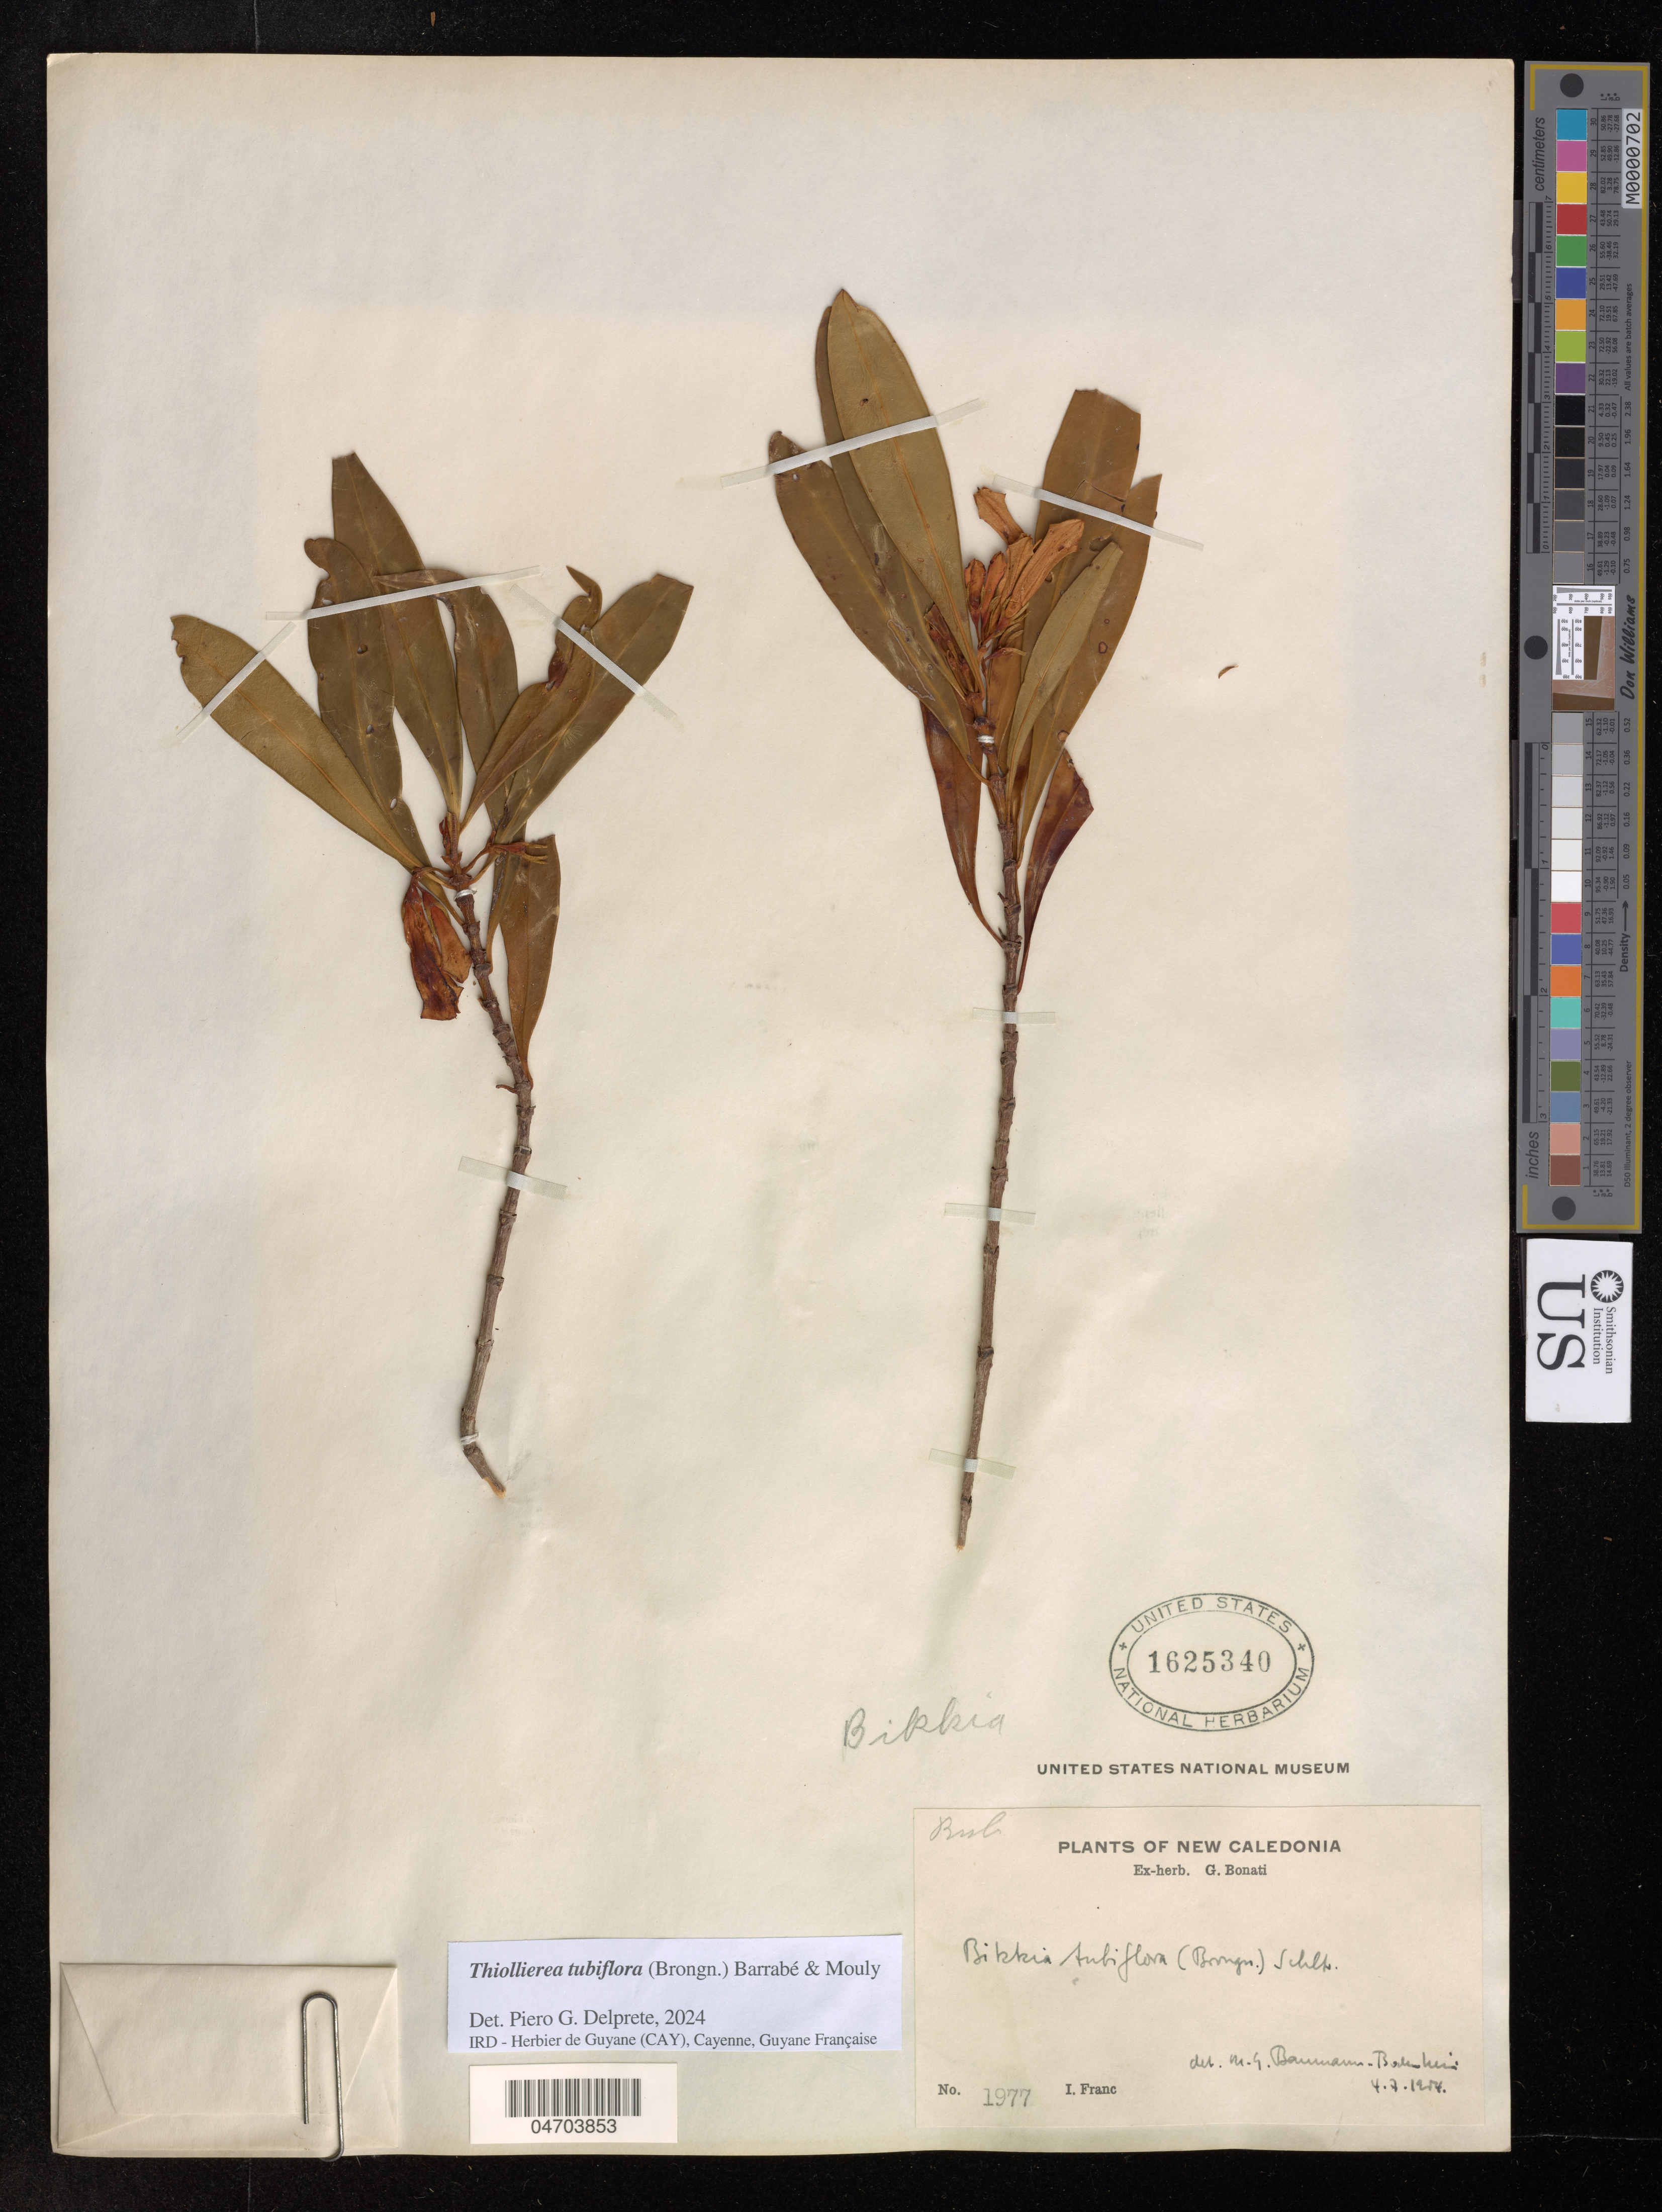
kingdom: Plantae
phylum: Tracheophyta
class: Magnoliopsida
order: Gentianales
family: Rubiaceae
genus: Thiollierea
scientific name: Thiollierea tubiflora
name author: (Brongn.) Barrabé & Mouly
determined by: Delprete, P. G., Herb. de Guyane Cay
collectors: I. Franc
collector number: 1977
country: New Caledonia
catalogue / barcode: US 1625340